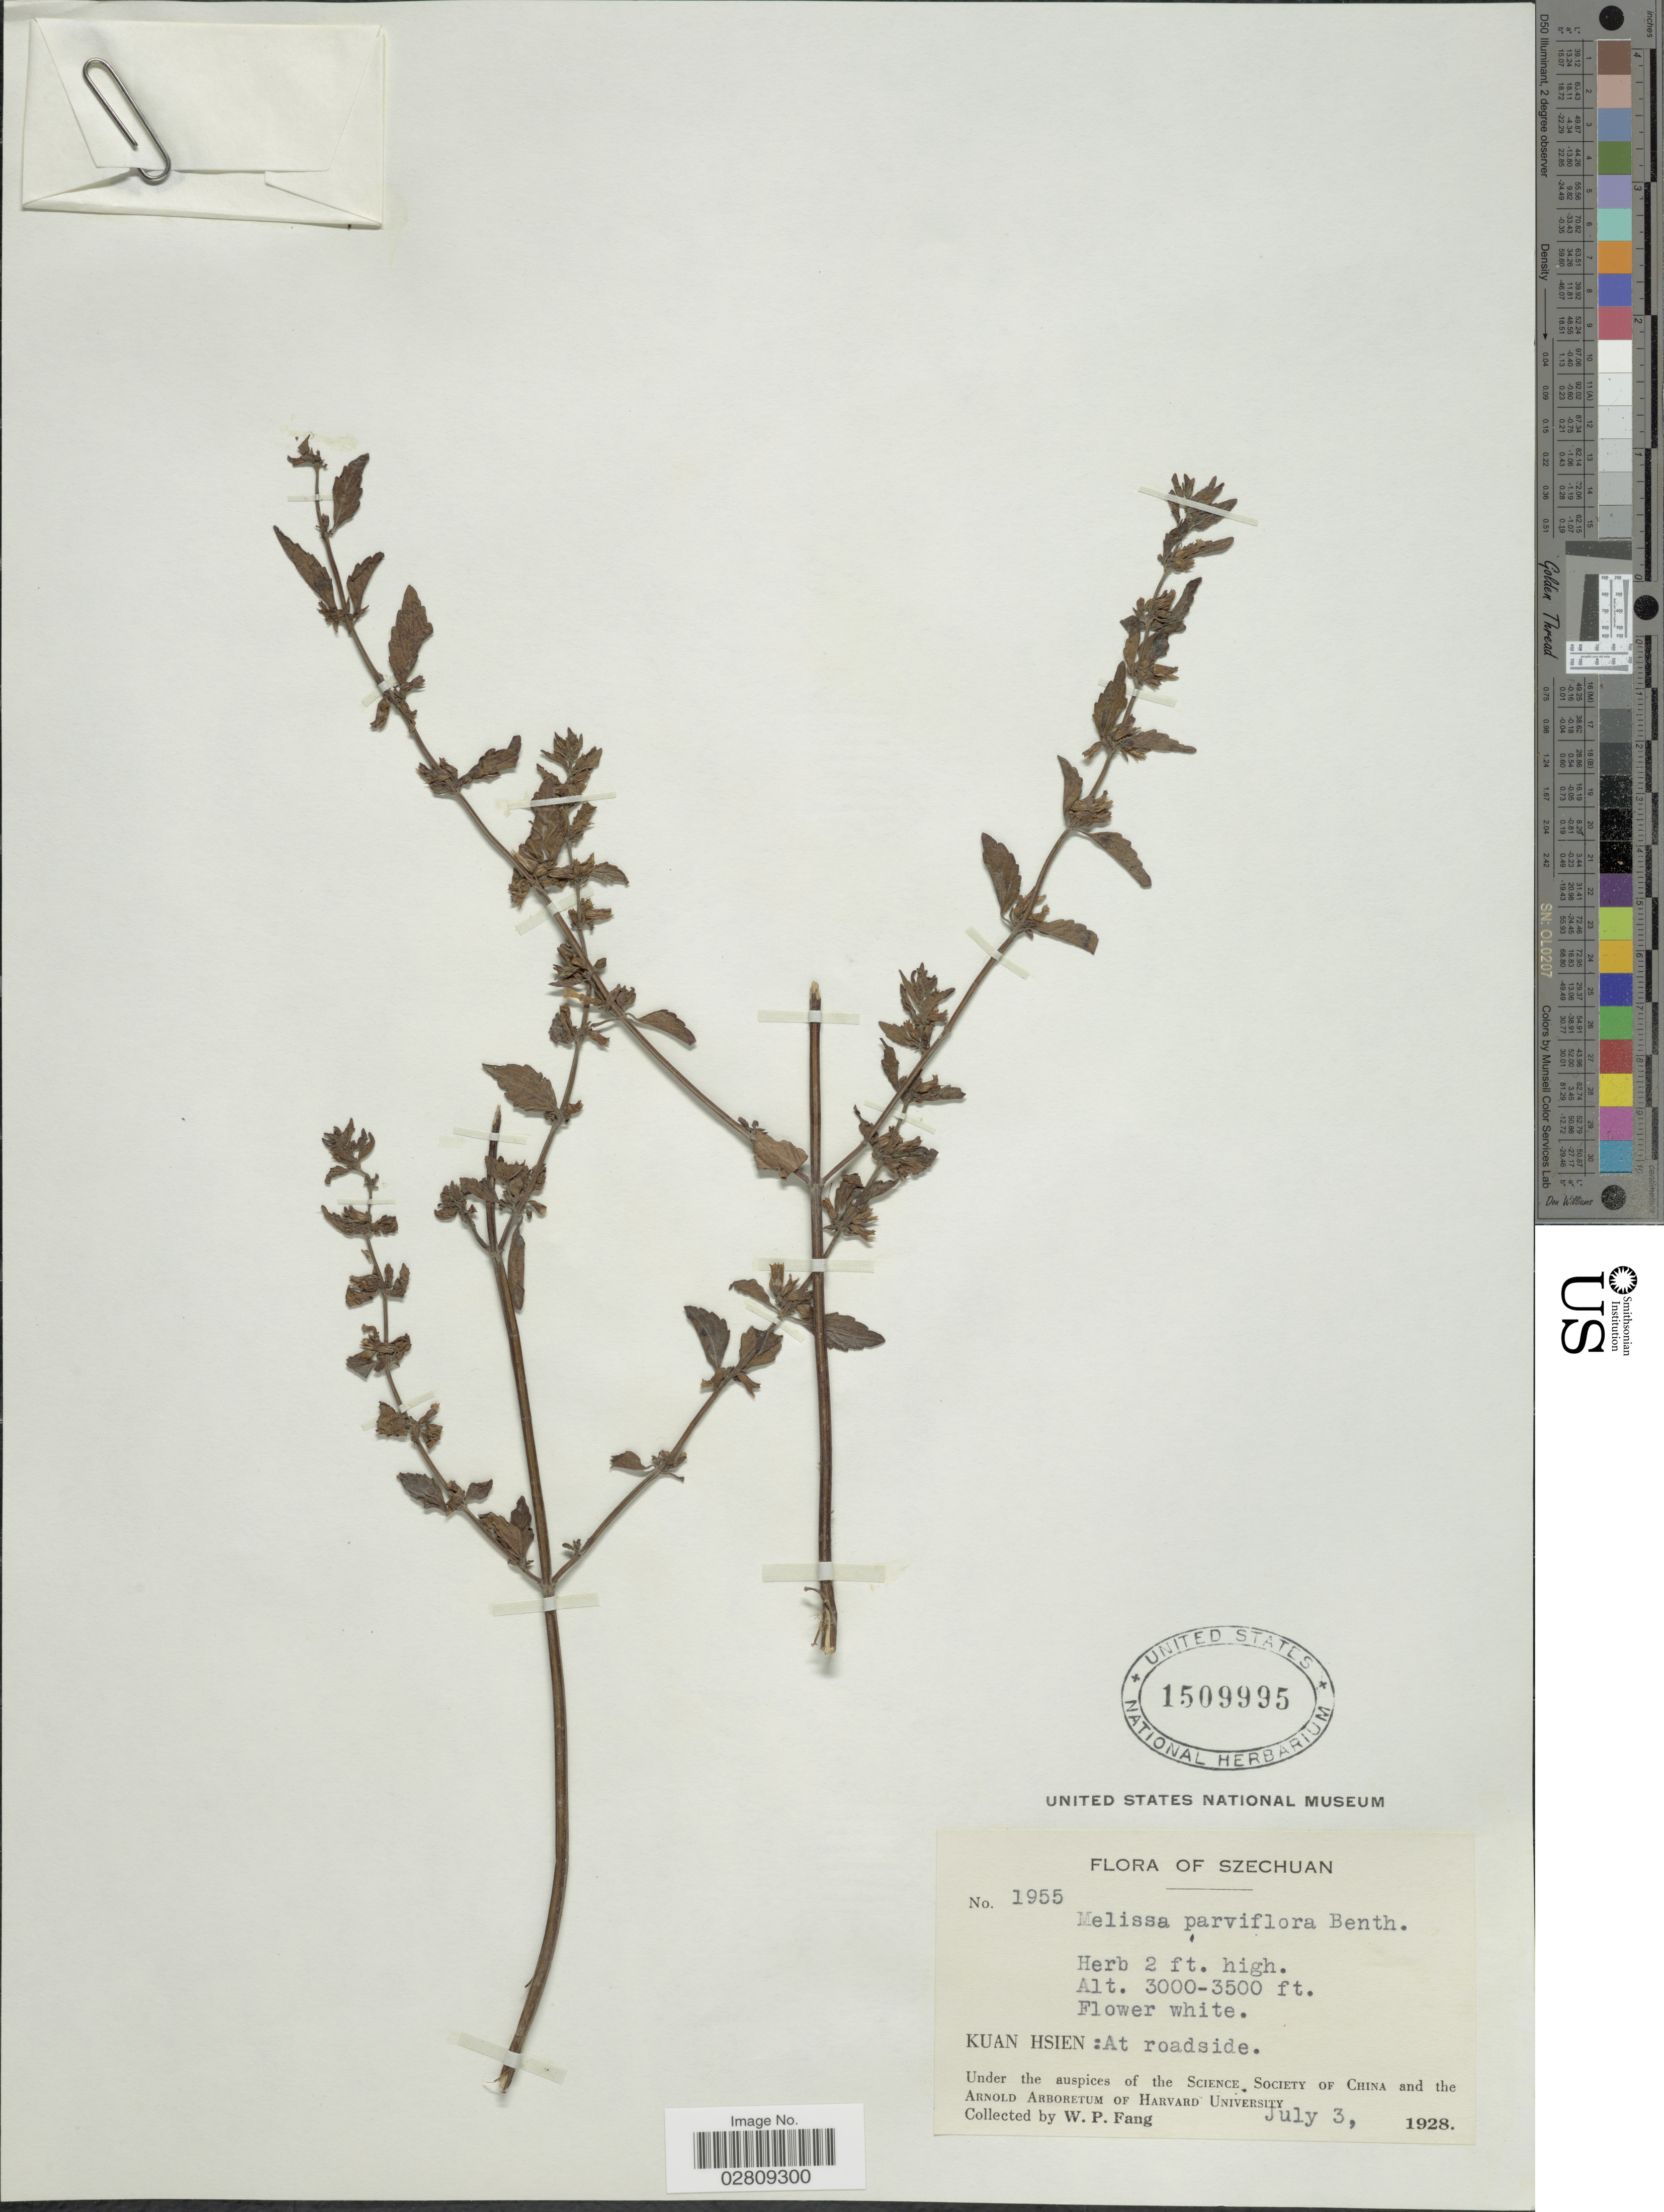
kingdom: Plantae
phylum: Tracheophyta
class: Magnoliopsida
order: Lamiales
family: Lamiaceae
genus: Melissa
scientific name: Melissa axillaris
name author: (Benth.) Bakh. f.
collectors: W. P. Fang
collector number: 1955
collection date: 1928-07-03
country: China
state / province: Sichuan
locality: Szechuan, Kuan Hsien: At roadside.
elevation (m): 914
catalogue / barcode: US 1509995